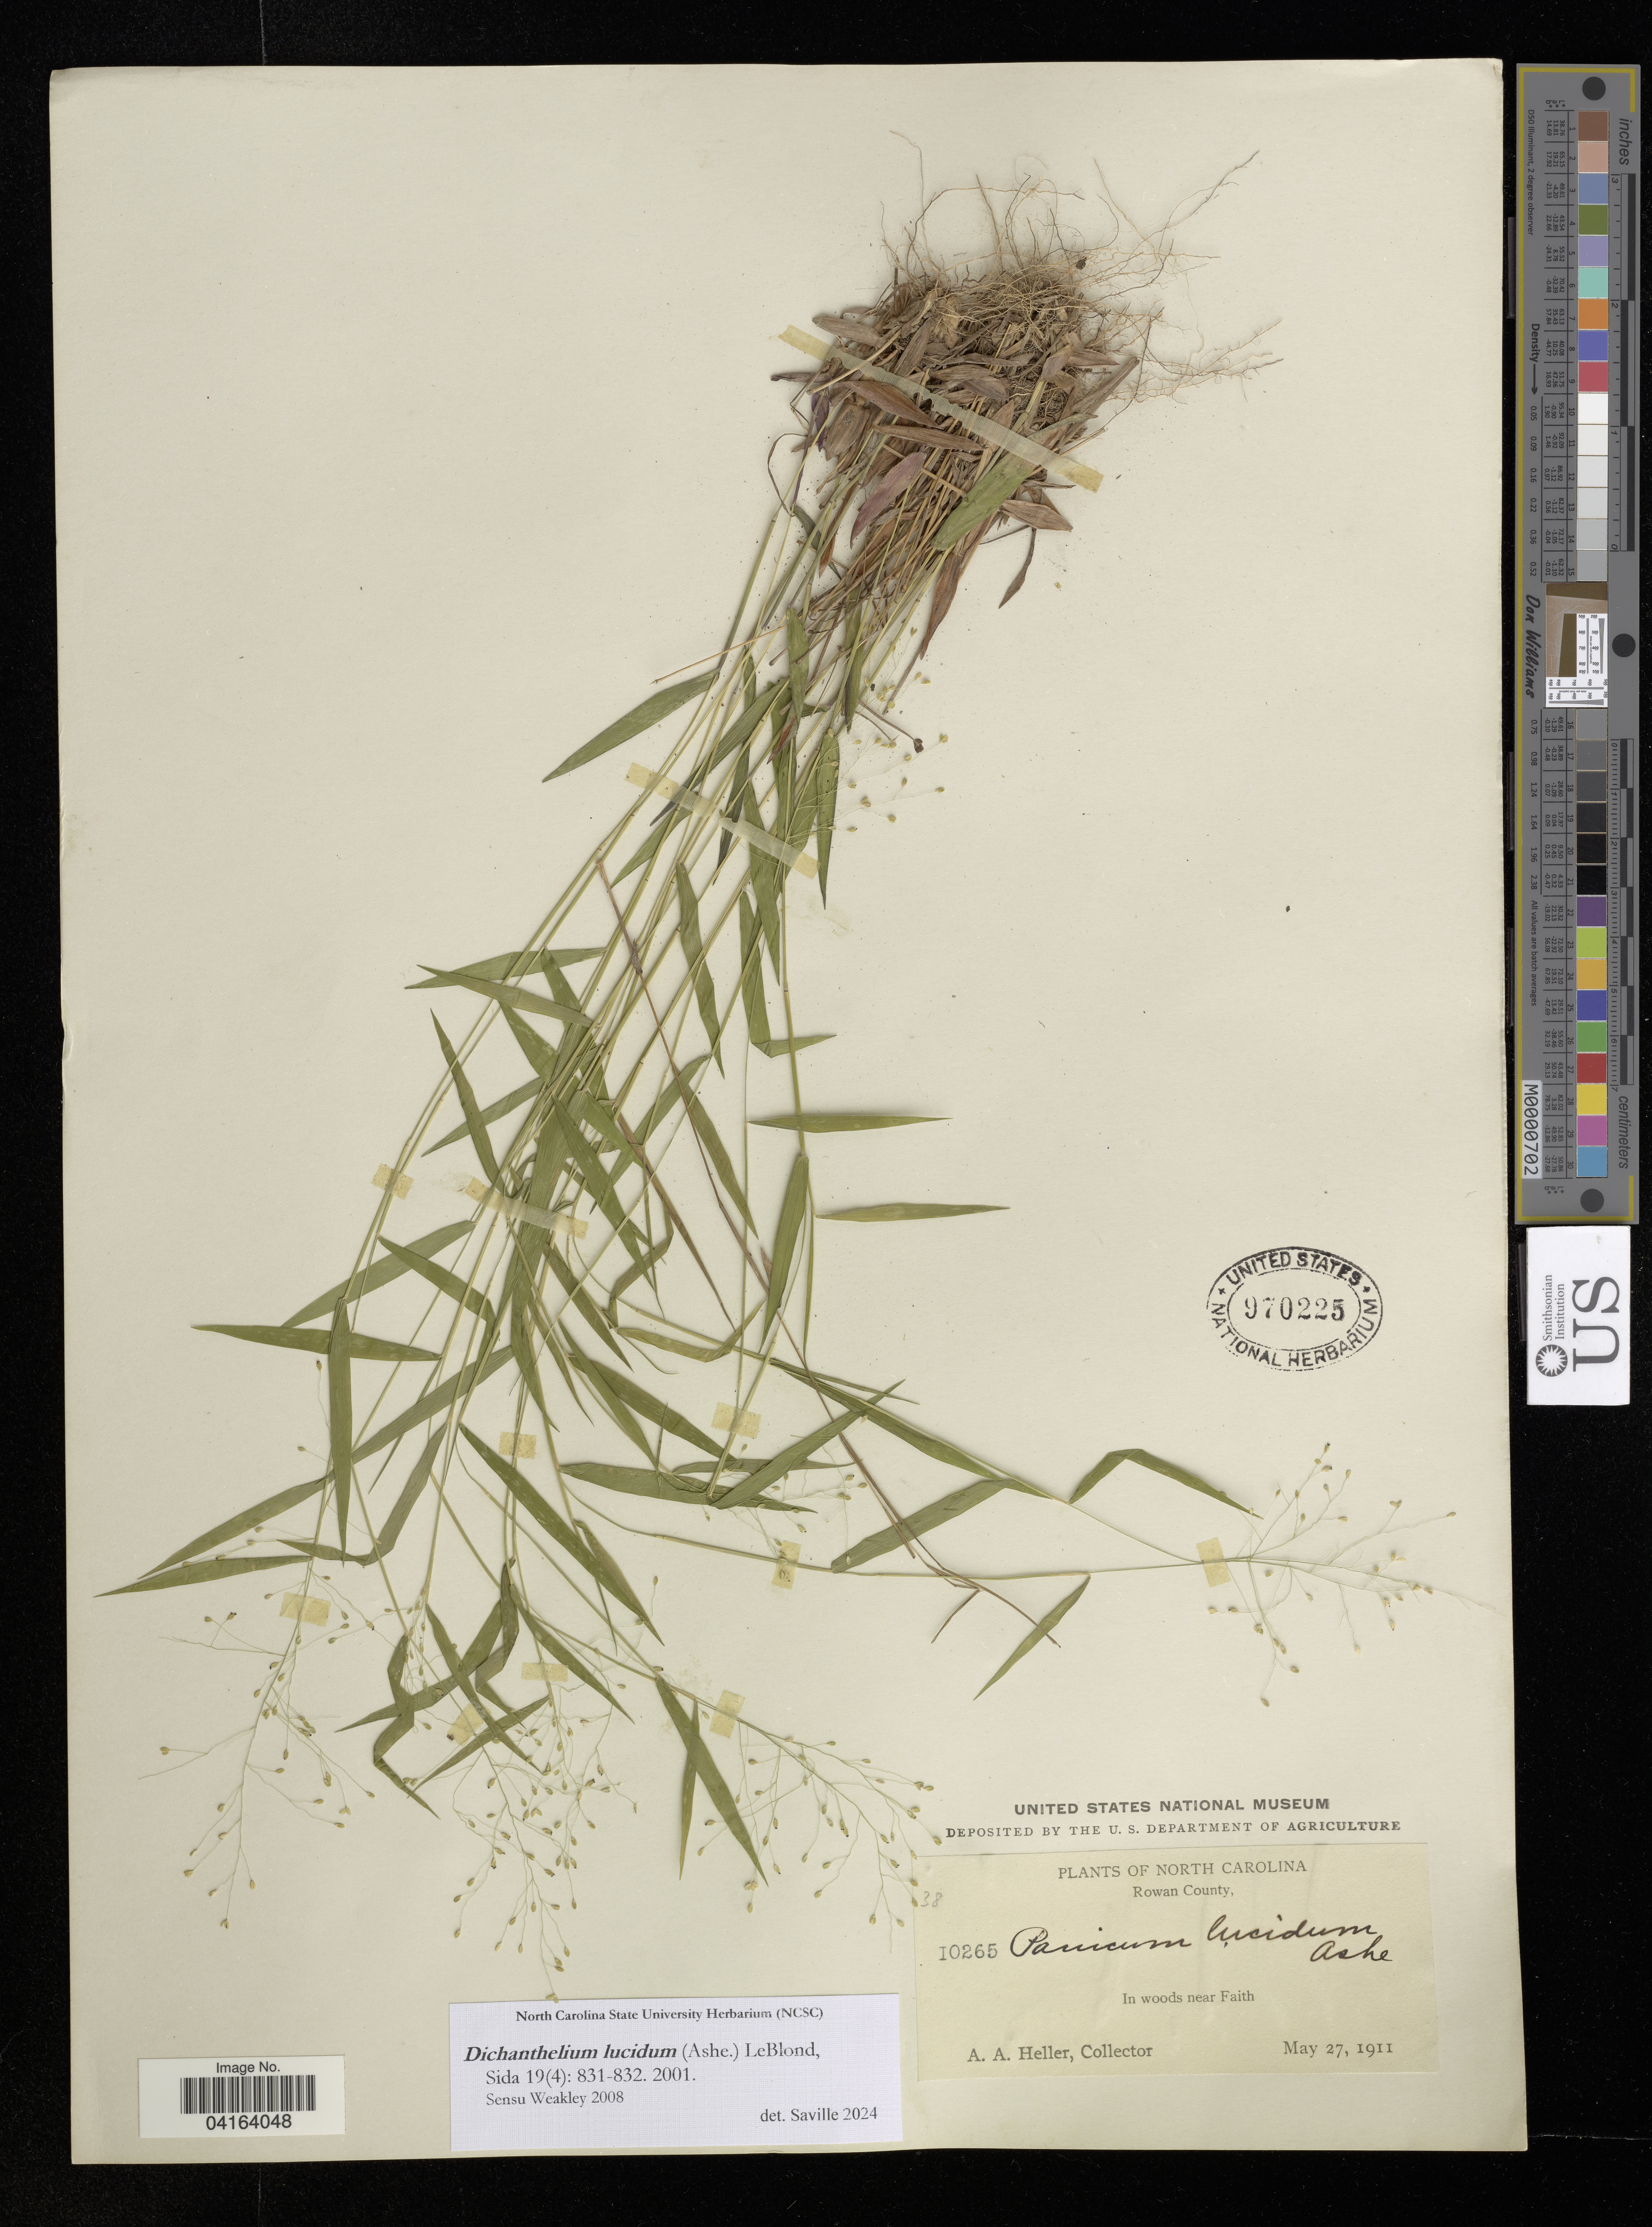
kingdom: Plantae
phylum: Tracheophyta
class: Liliopsida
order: Poales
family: Poaceae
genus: Dichanthelium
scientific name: Dichanthelium lucidum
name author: (Ashe) LeBlond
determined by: Saville, A. C., (NCSC), North Carolina State University (UNITED STATES)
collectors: A. Heller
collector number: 10265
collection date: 1911-05-27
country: United States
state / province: North Carolina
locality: Rowan County, In woods near Faith.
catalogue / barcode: US 970225